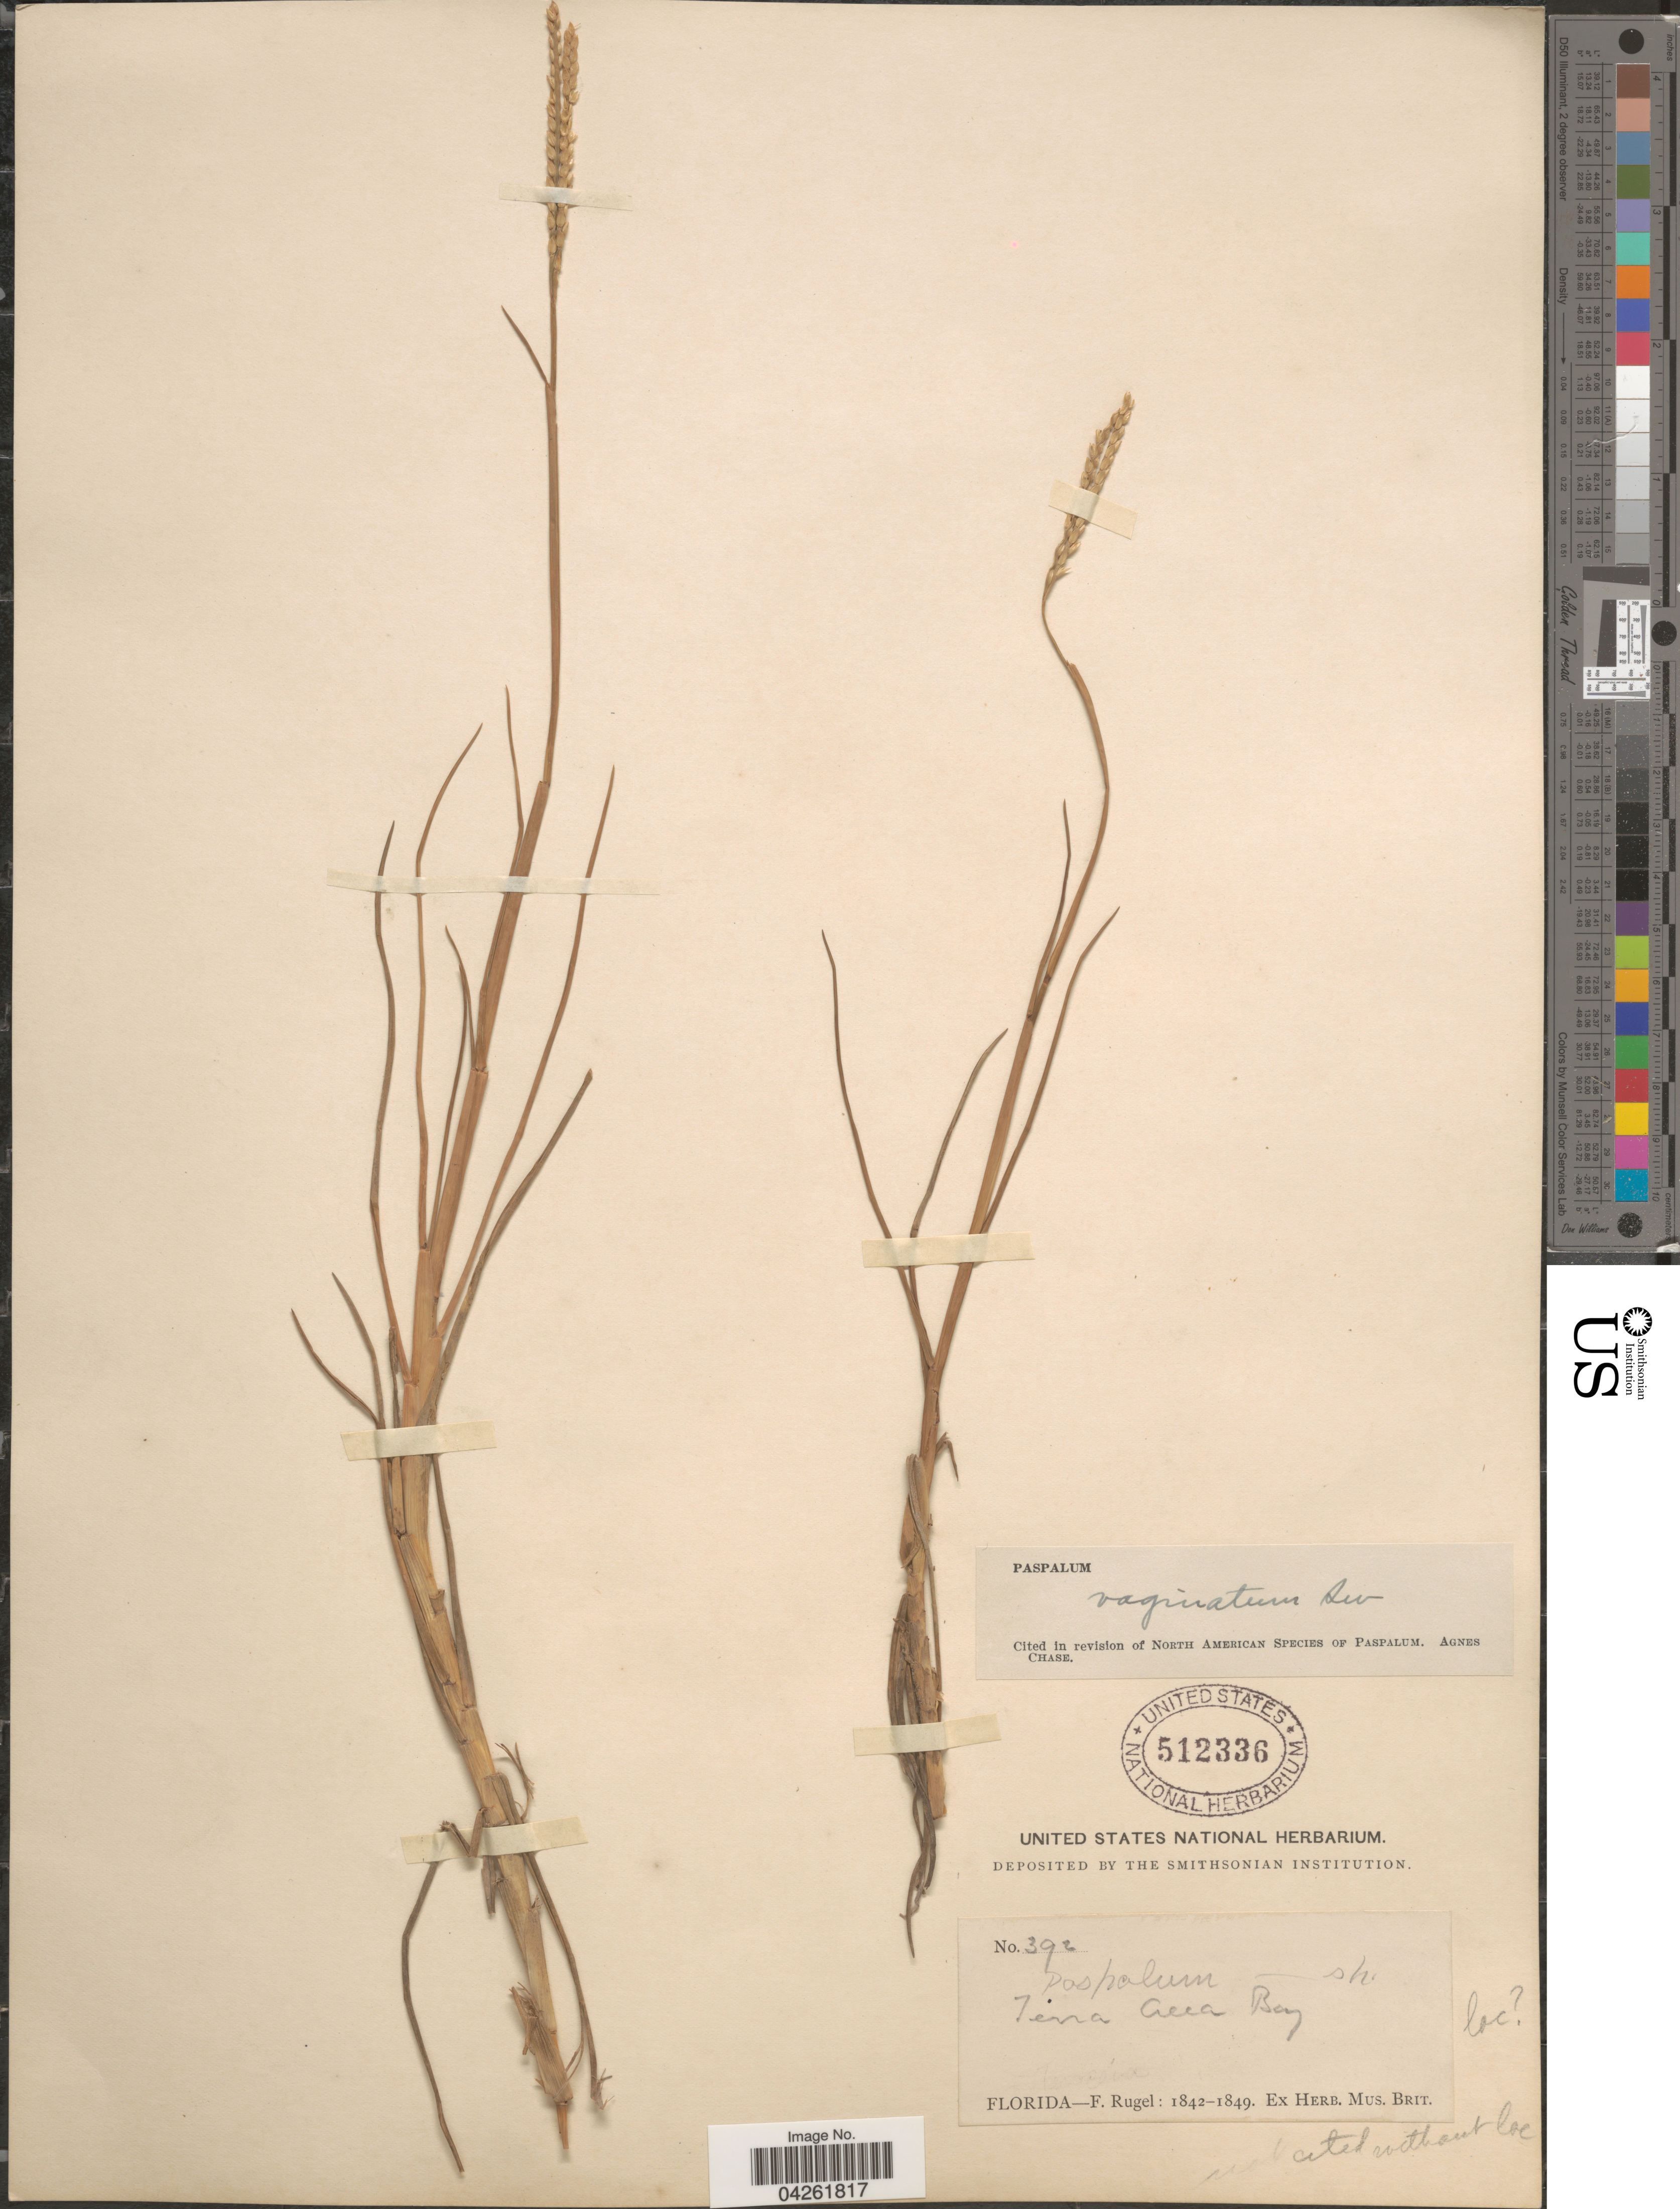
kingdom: Plantae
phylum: Tracheophyta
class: Liliopsida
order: Poales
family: Poaceae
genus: Paspalum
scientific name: Paspalum distichum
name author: L.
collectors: F. Rugel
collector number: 392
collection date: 1842/1849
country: United States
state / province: Florida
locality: Terra Ceia Bay.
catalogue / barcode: US 512336